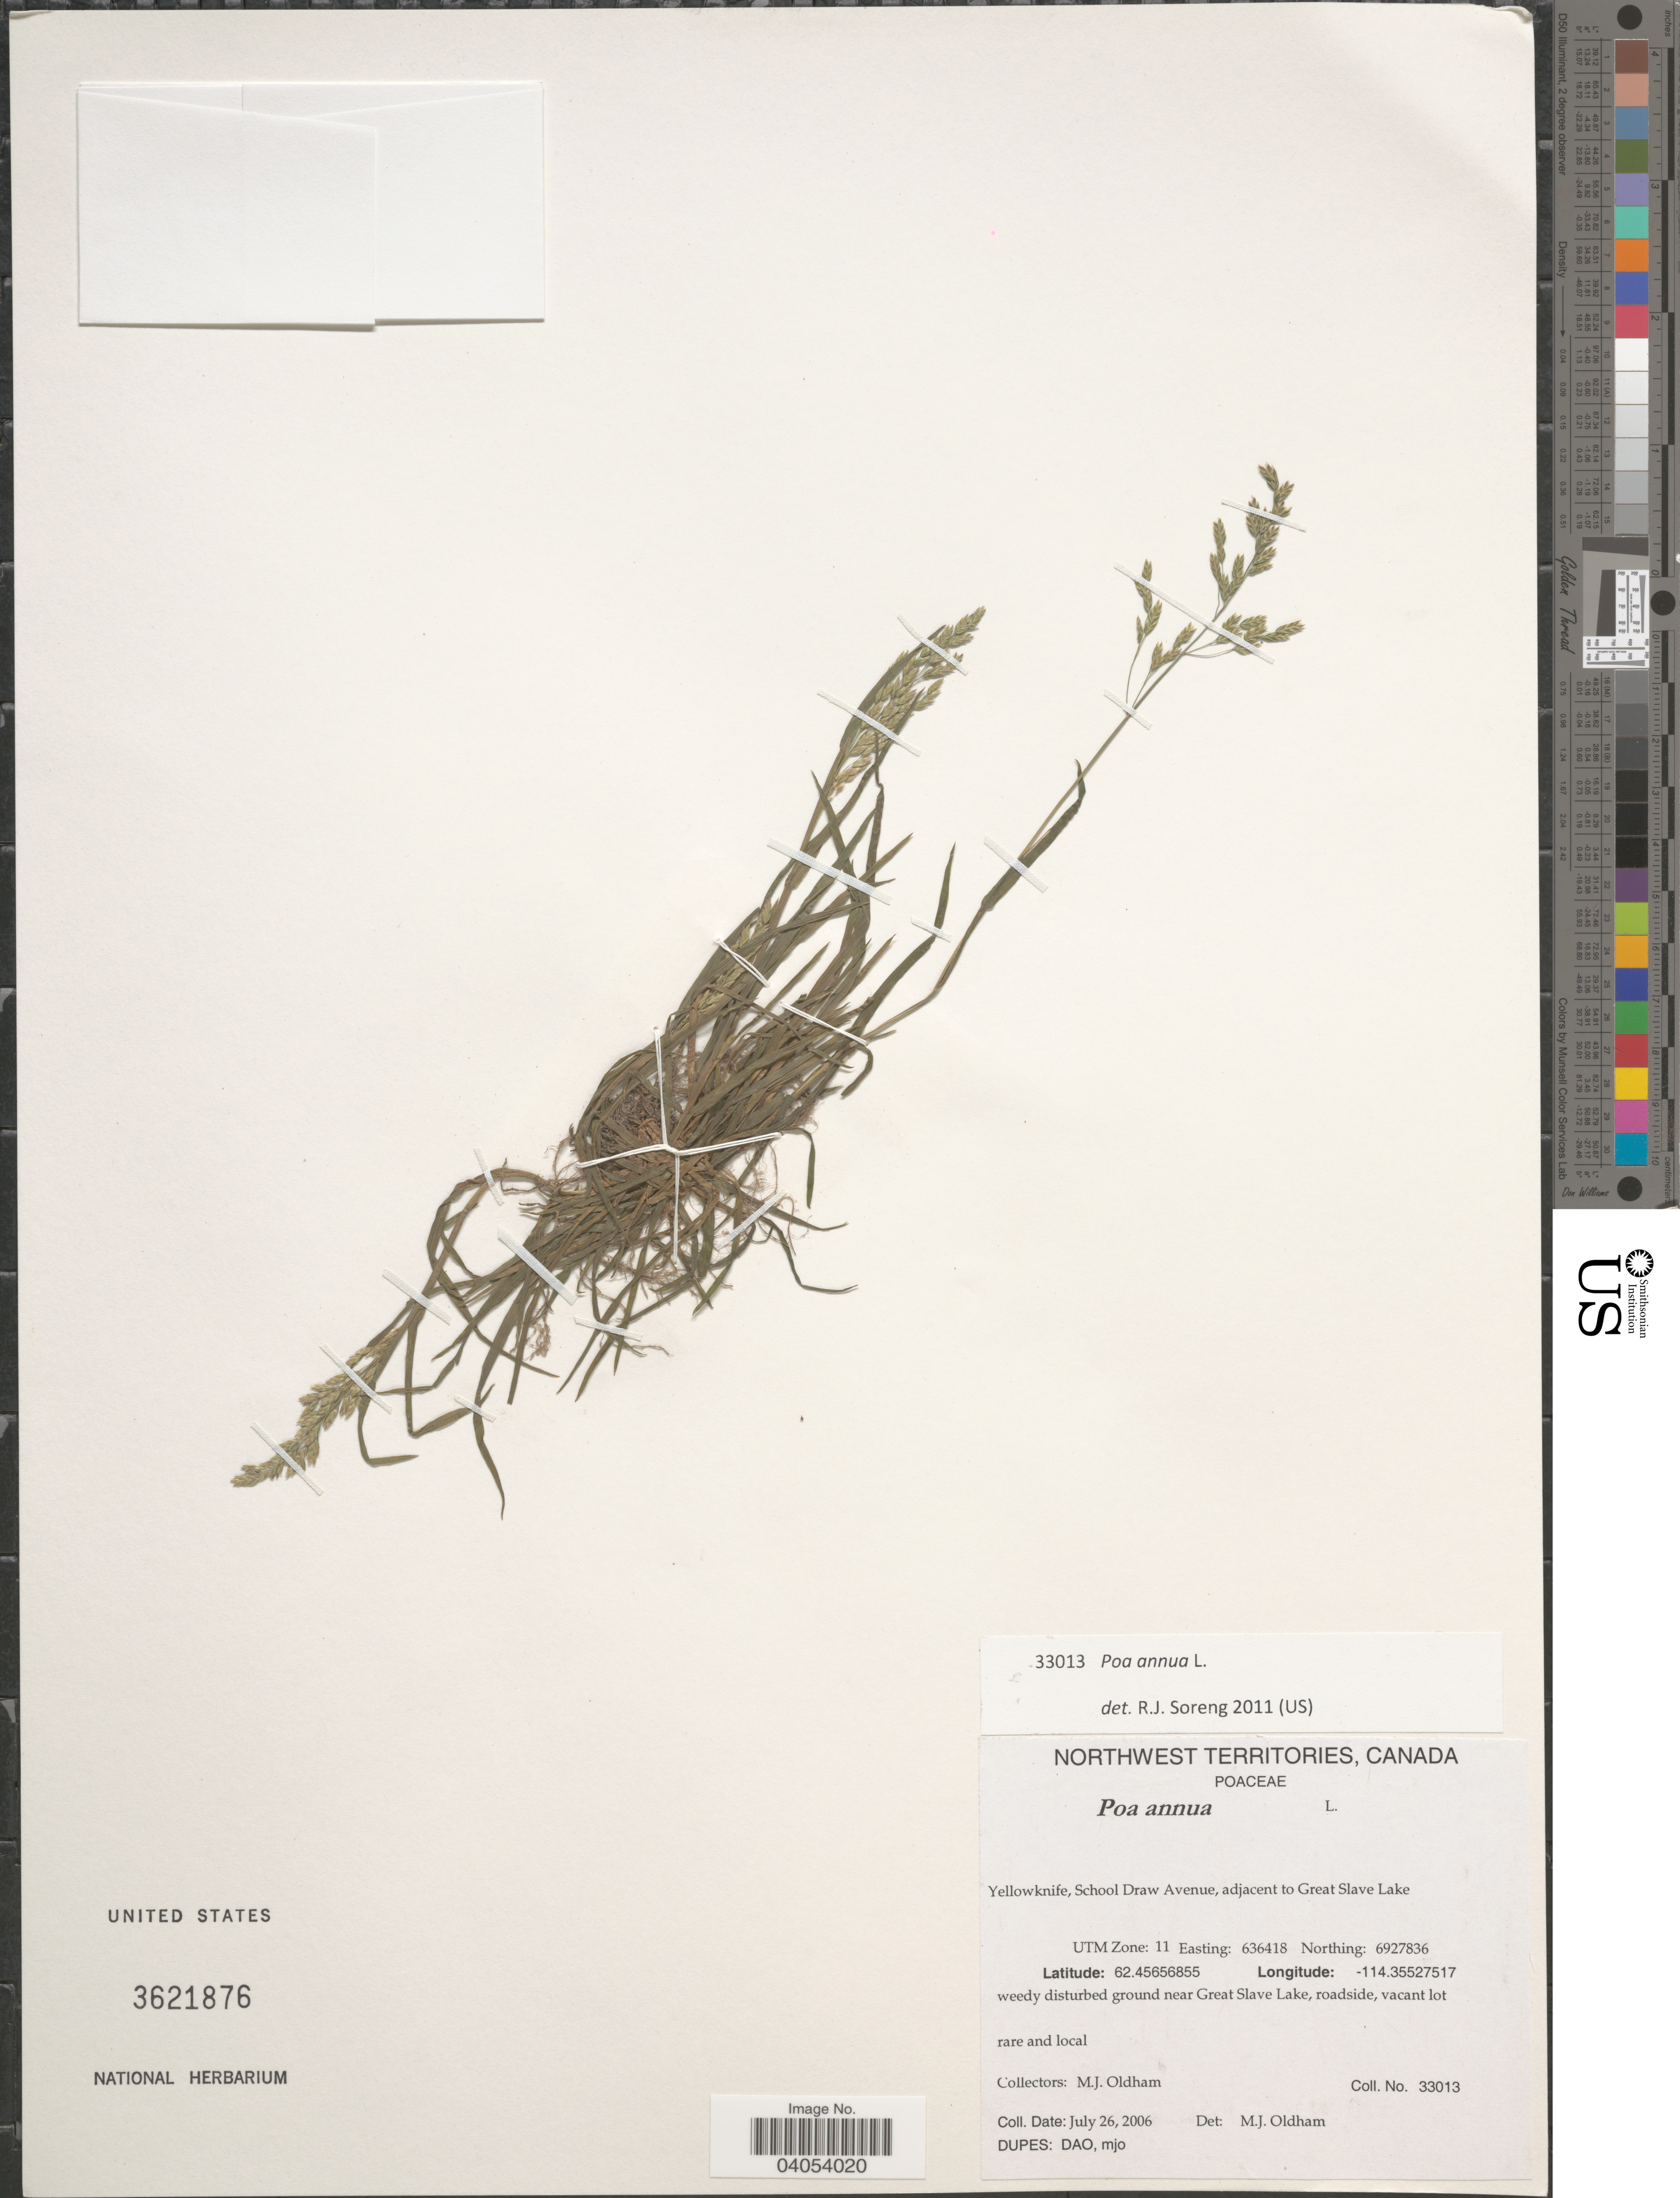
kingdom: Plantae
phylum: Tracheophyta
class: Liliopsida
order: Poales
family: Poaceae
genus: Poa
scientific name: Poa annua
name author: L.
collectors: M. Oldham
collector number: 33013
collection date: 2006-07-26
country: Canada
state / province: Northwest Territories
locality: Yellowknife, School Draw Avenue, adjacent to Great Slave Lake. UTM Zone: 11 Easting: 636418 Northing: 6927836. Near Great Slave Lake, roadside, vacant lot.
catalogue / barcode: US 3621876